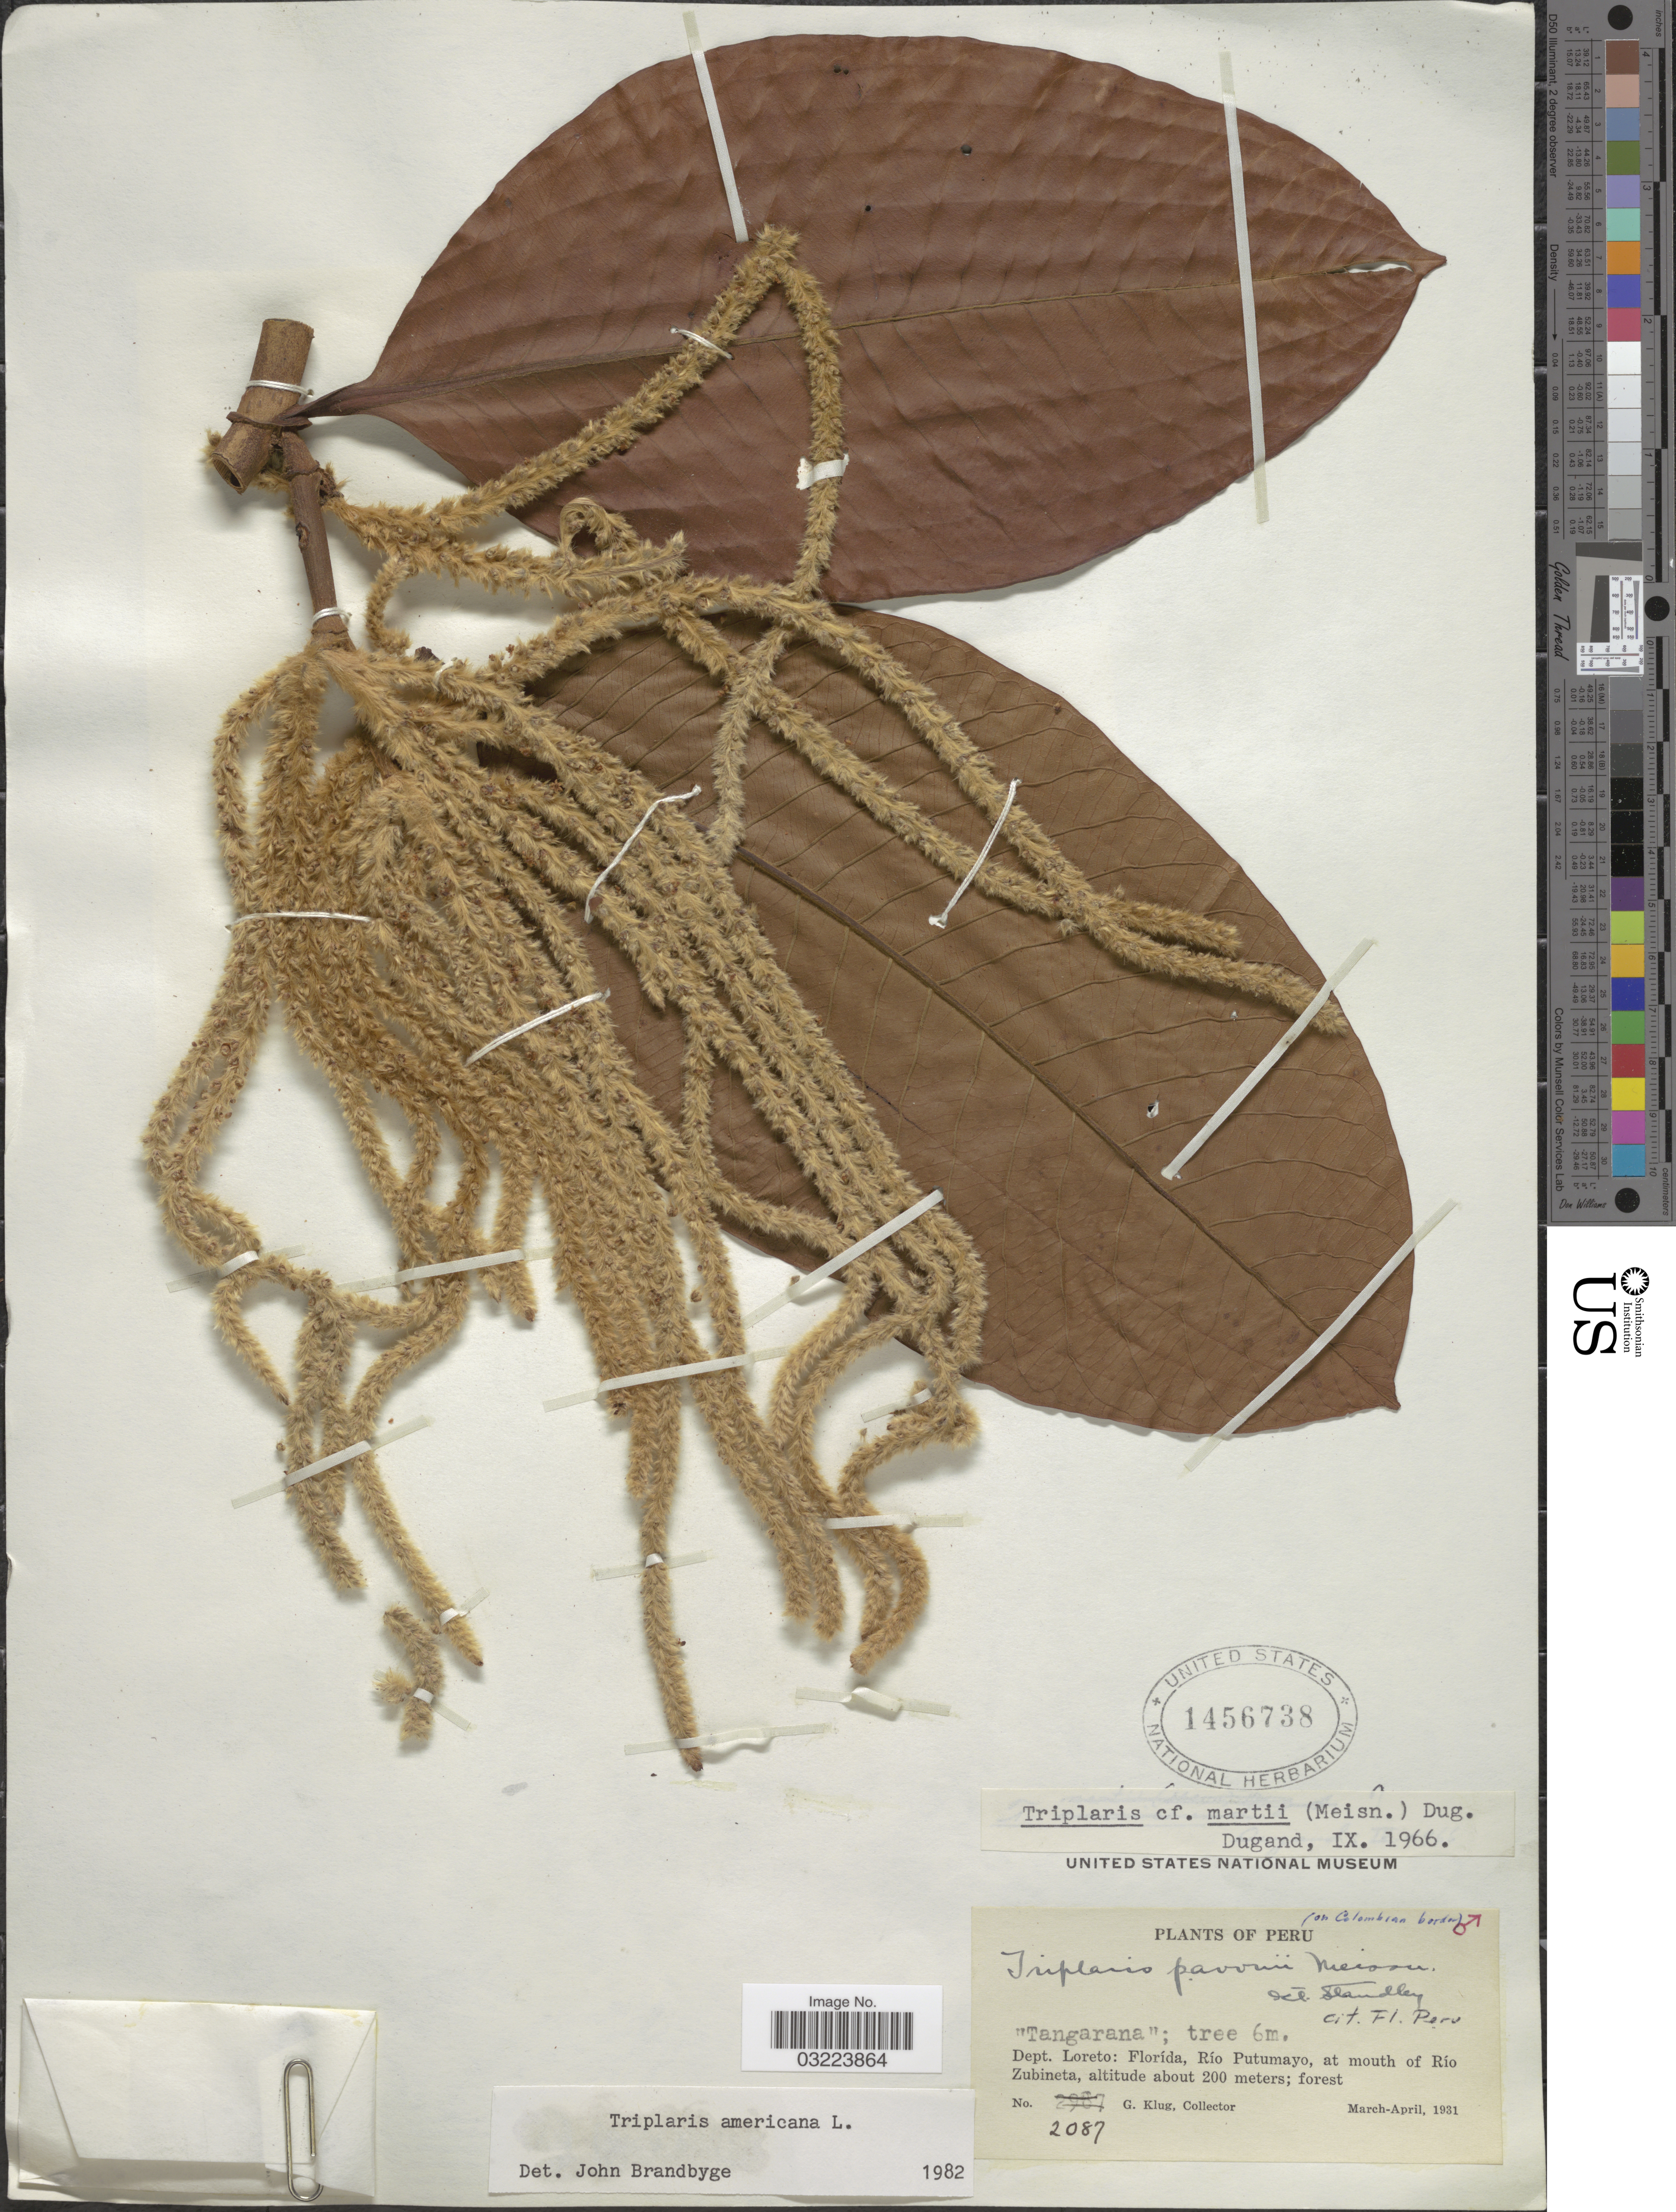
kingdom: Plantae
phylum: Tracheophyta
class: Magnoliopsida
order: Caryophyllales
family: Polygonaceae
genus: Triplaris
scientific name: Triplaris americana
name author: L.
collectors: G. Klug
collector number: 2087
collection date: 1931-03/1931-04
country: Peru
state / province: Loreto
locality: Dept. Loreto: Florída, Río putumayo, at mouth of Río Zubineta.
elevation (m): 200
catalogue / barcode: US 1456738